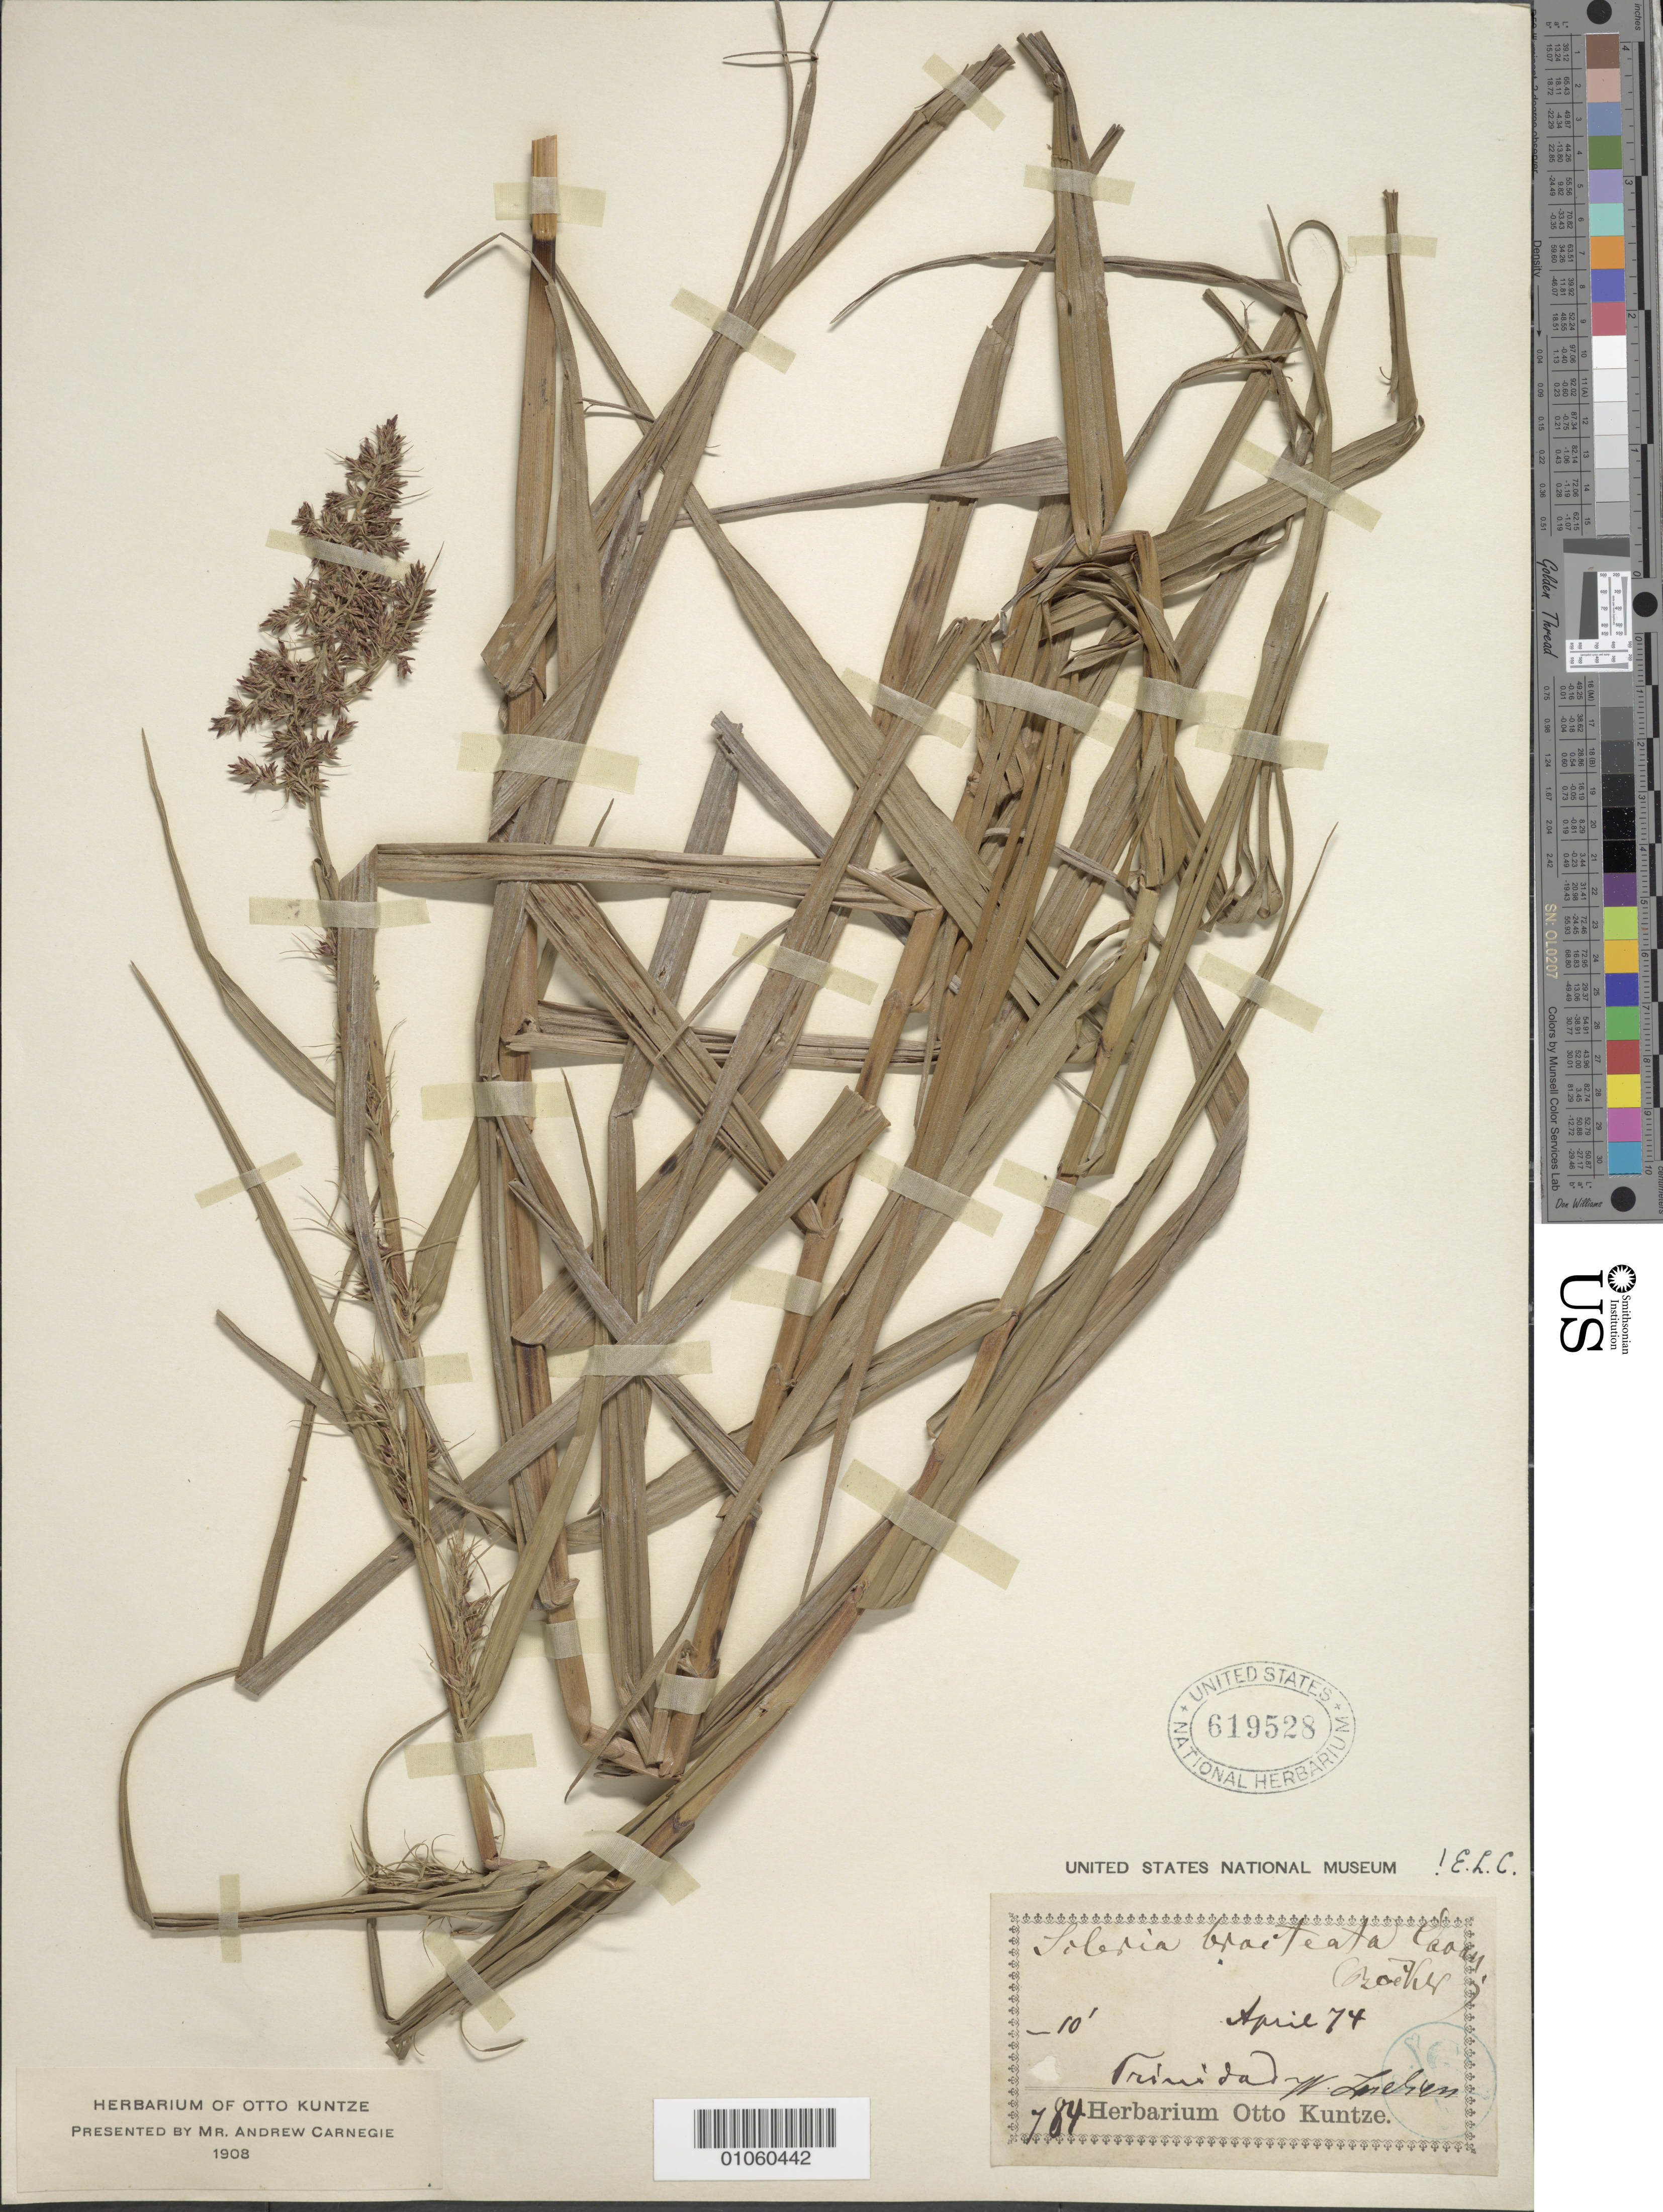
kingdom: Plantae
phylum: Tracheophyta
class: Liliopsida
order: Poales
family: Cyperaceae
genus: Scleria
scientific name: Scleria bracteata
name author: Cav.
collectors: C.E.O. Kuntze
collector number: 784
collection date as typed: Apr 1874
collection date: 1874-04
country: Trinidad and Tobago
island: Trinidad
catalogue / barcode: US 619528